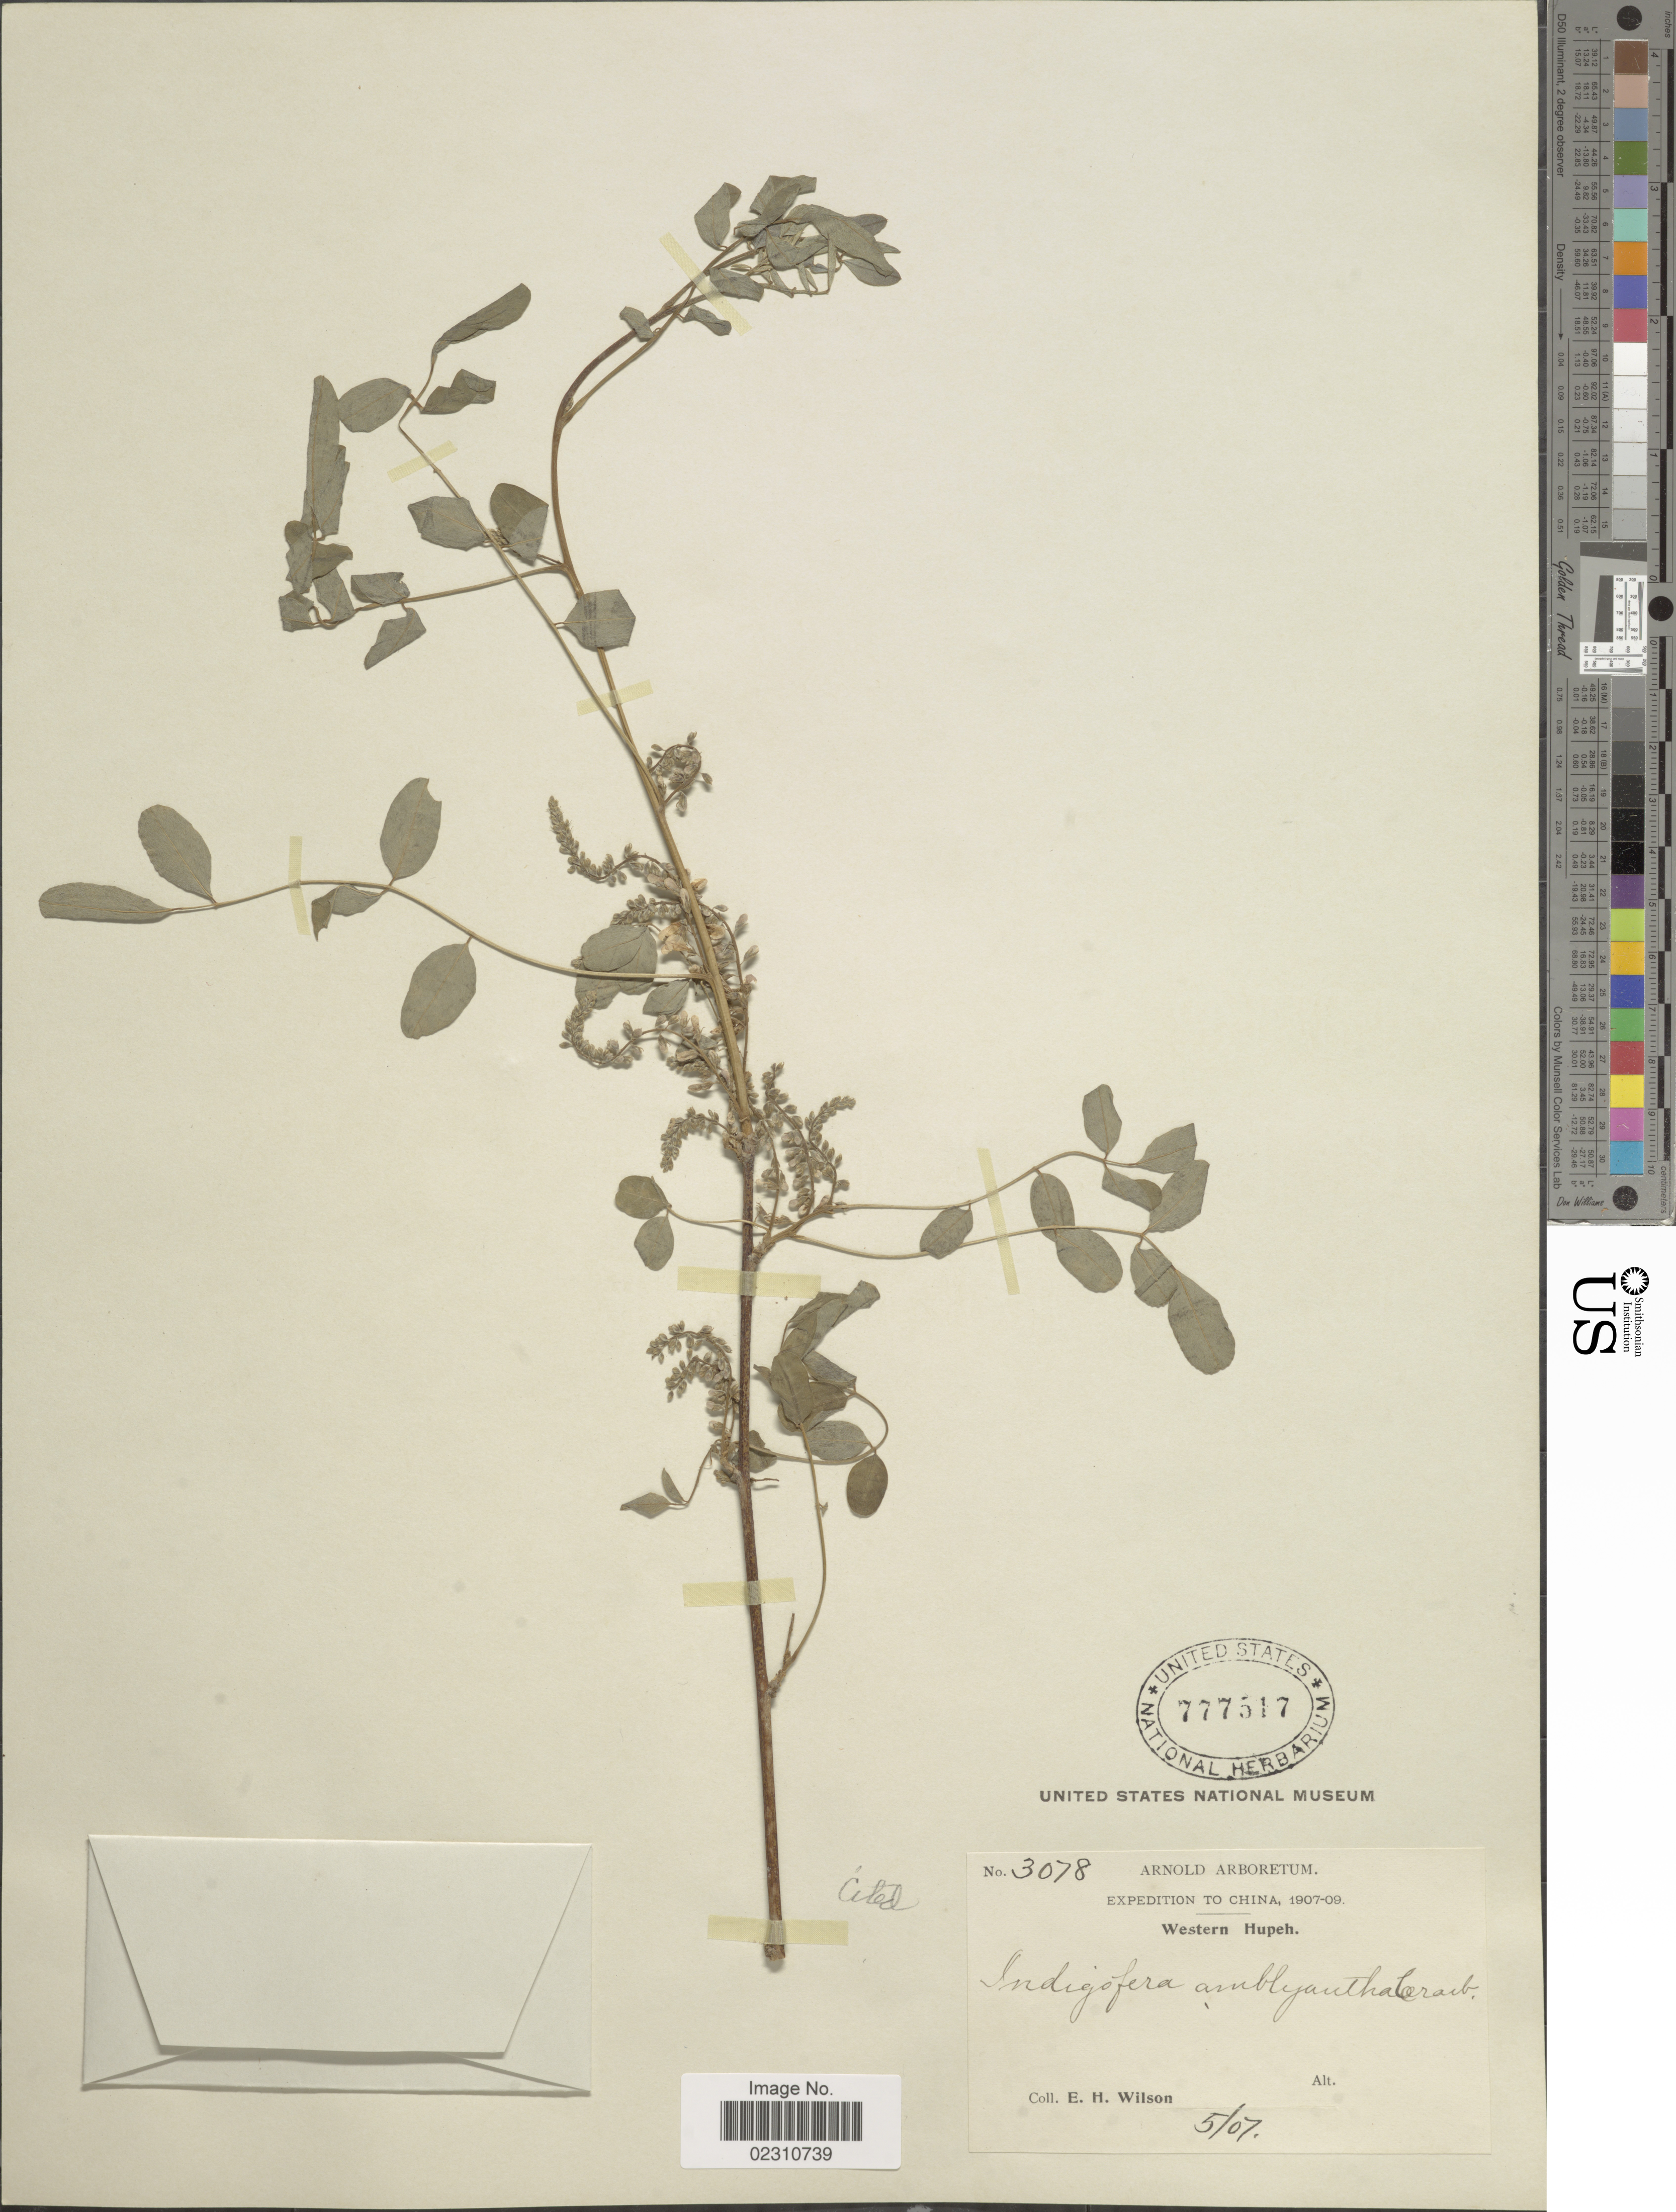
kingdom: Plantae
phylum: Tracheophyta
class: Magnoliopsida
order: Fabales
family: Fabaceae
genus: Indigofera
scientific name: Indigofera amblyantha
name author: Craib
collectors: E. Wilson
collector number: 3078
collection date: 1907-05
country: China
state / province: Hubei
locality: Western Hupeh.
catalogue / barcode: US 777517